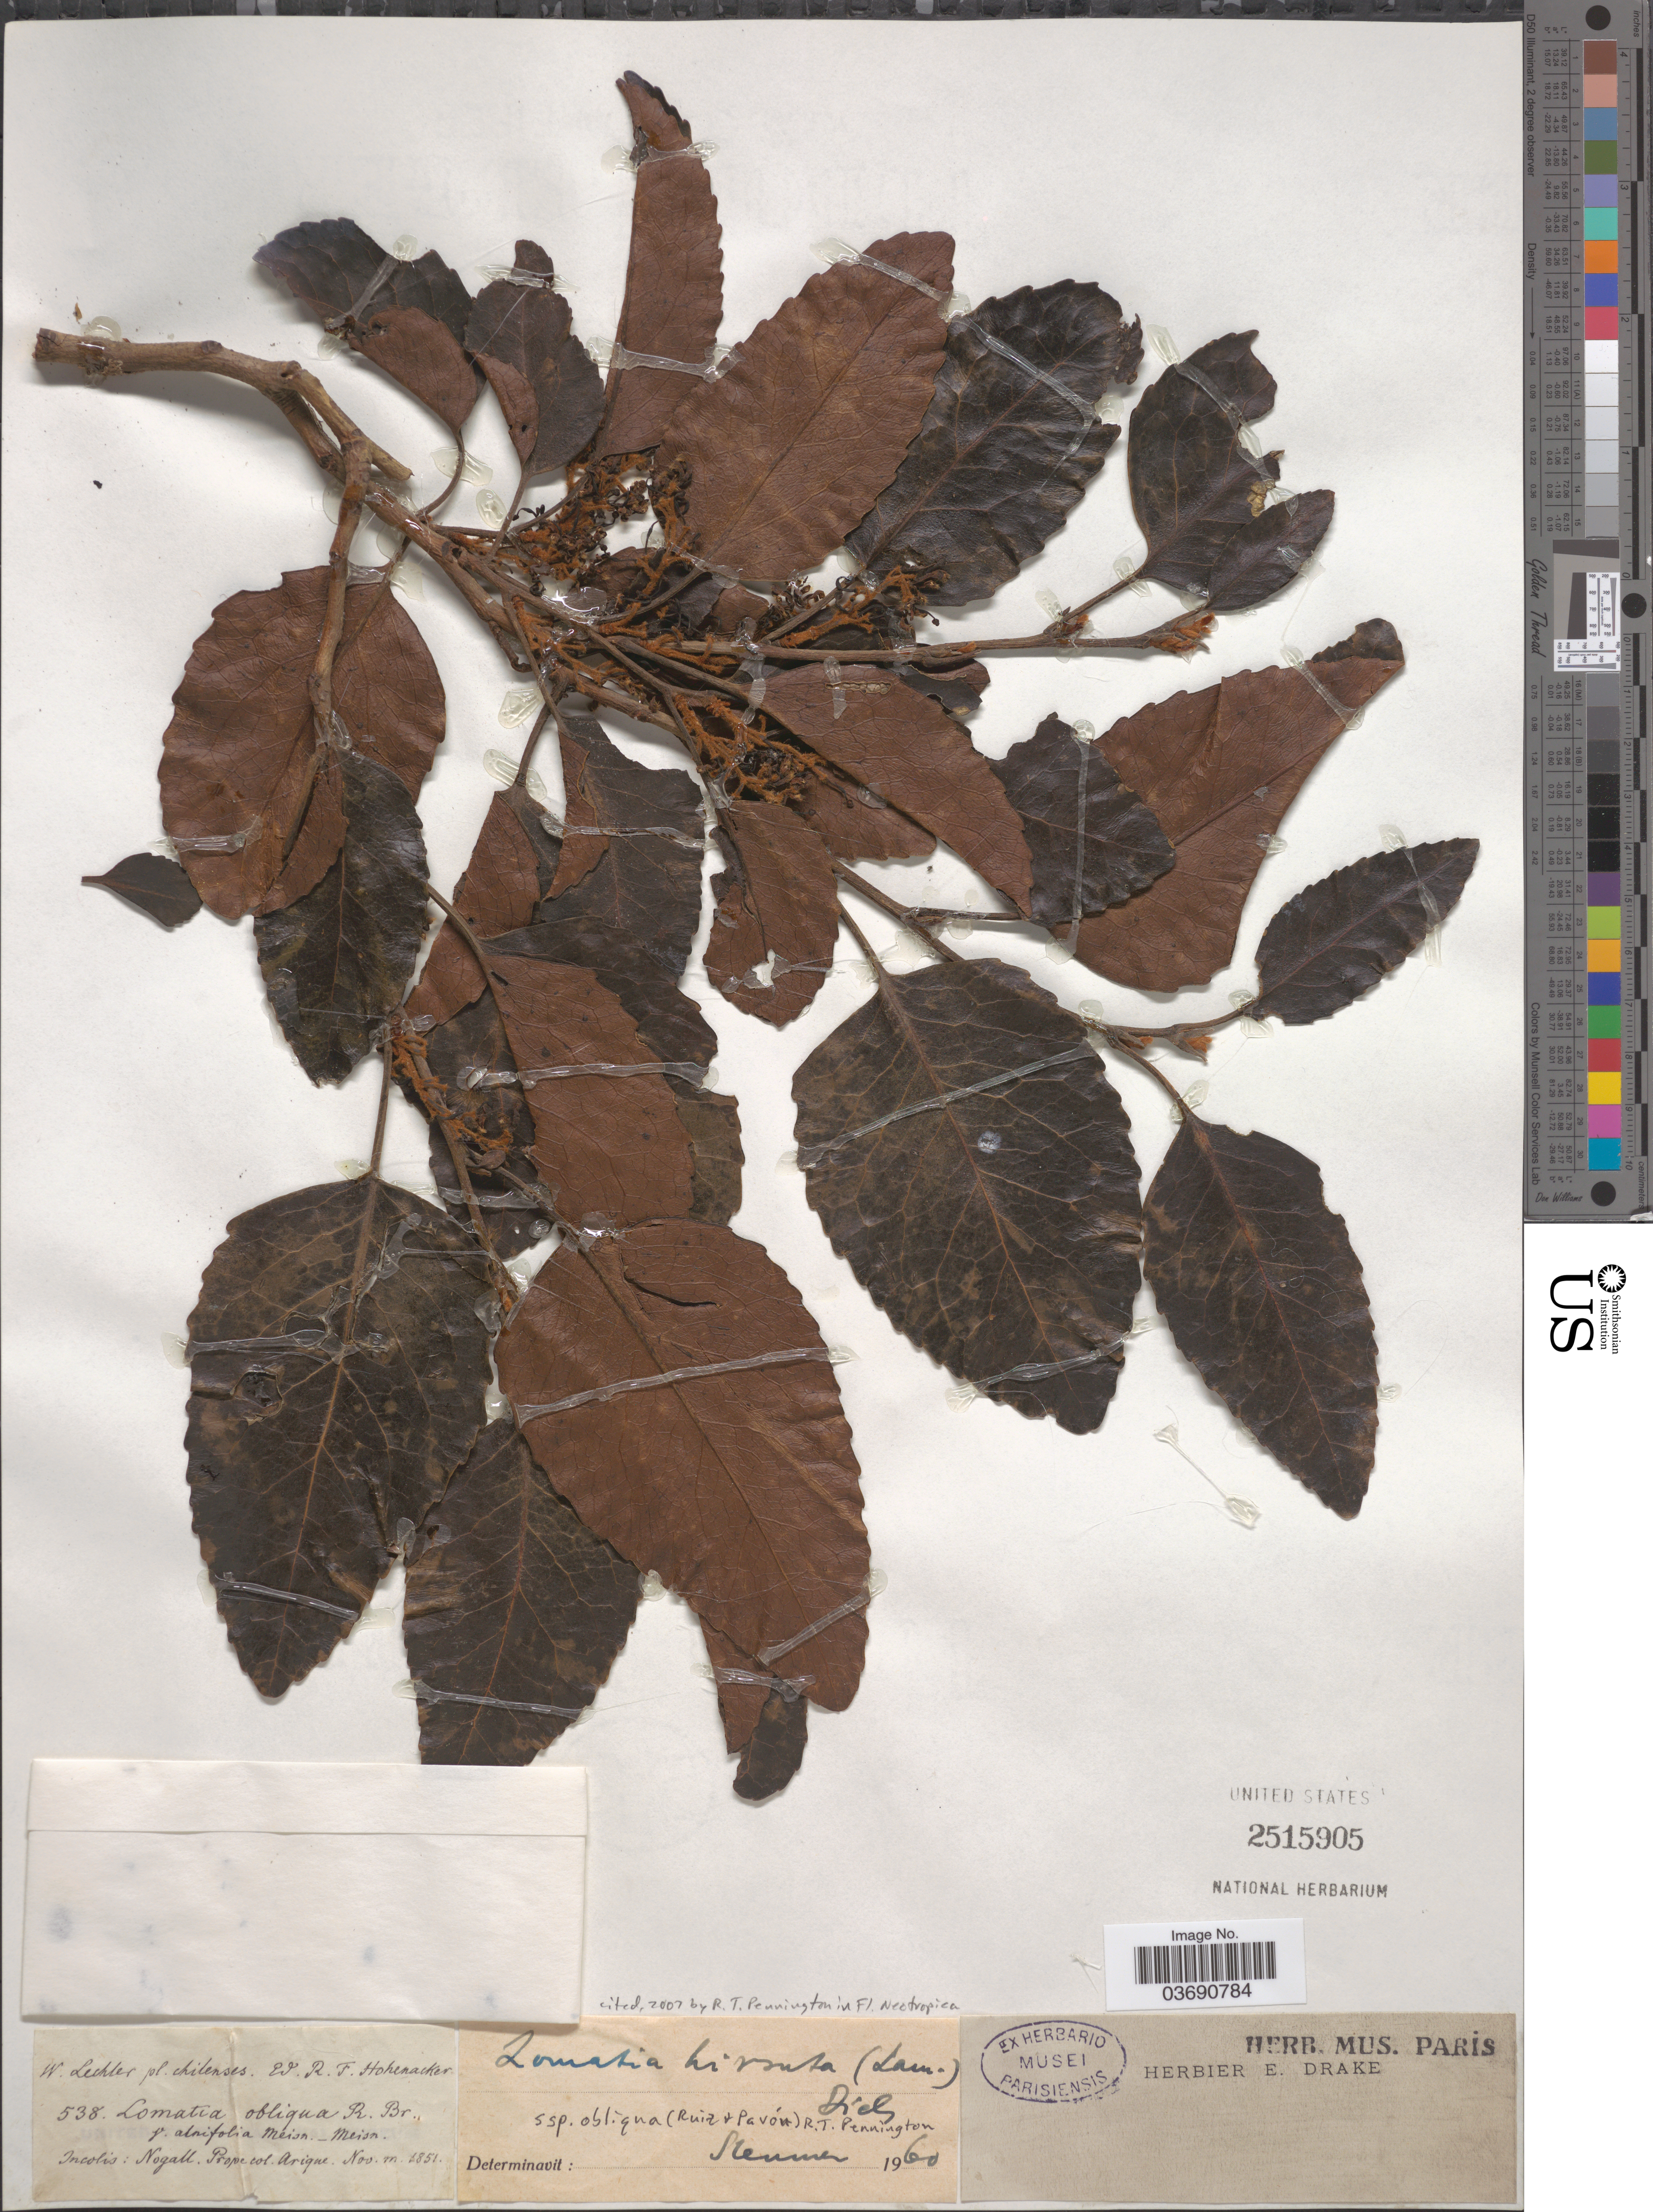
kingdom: Plantae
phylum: Tracheophyta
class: Magnoliopsida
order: Proteales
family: Proteaceae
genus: Lomatia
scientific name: Lomatia hirsuta subsp. obliqua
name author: (Ruiz & Pav.) R.T. Penn.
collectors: W. Lechler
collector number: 538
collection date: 1851-11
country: Chile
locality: Incolis: Nogall. Prope col. Arique.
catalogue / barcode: US 2515905